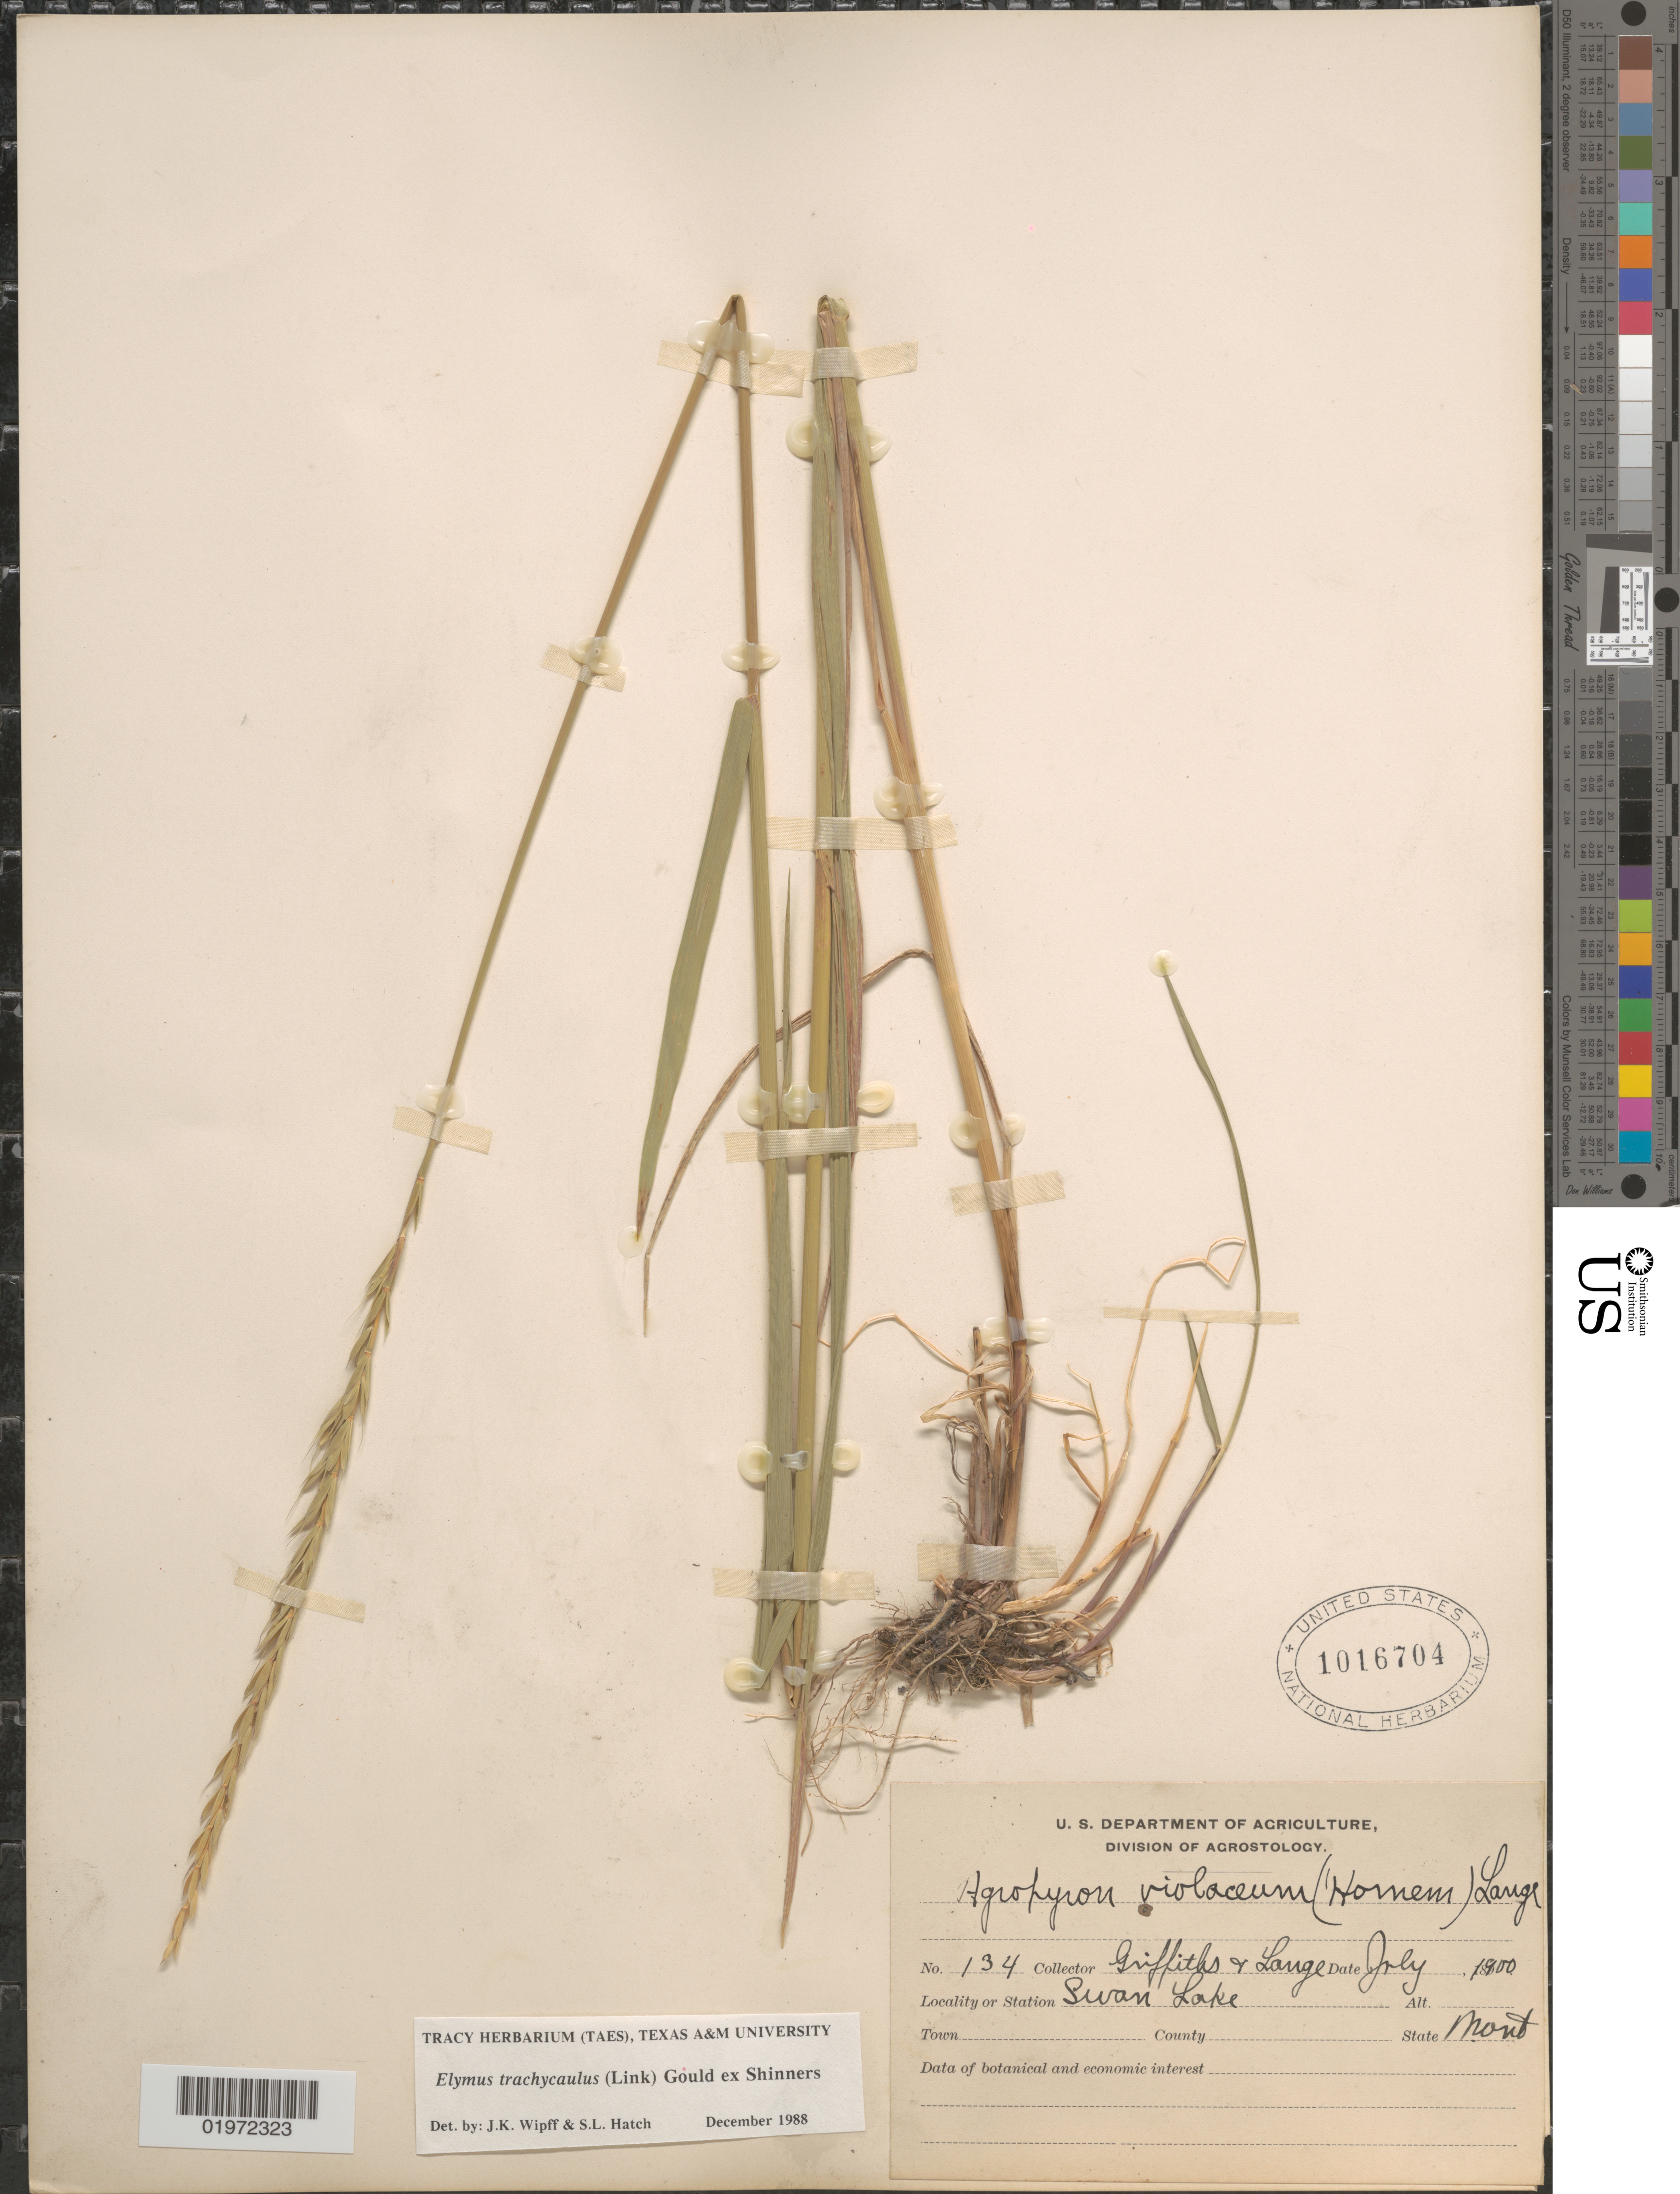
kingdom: Plantae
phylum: Tracheophyta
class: Liliopsida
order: Poales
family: Poaceae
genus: Elymus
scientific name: Elymus trachycaulus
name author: (Link) Gould ex Shinners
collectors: -- Griffiths & -- Lange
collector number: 134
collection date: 1900-07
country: United States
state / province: Montana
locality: Swan Lake.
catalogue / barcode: US 1016704